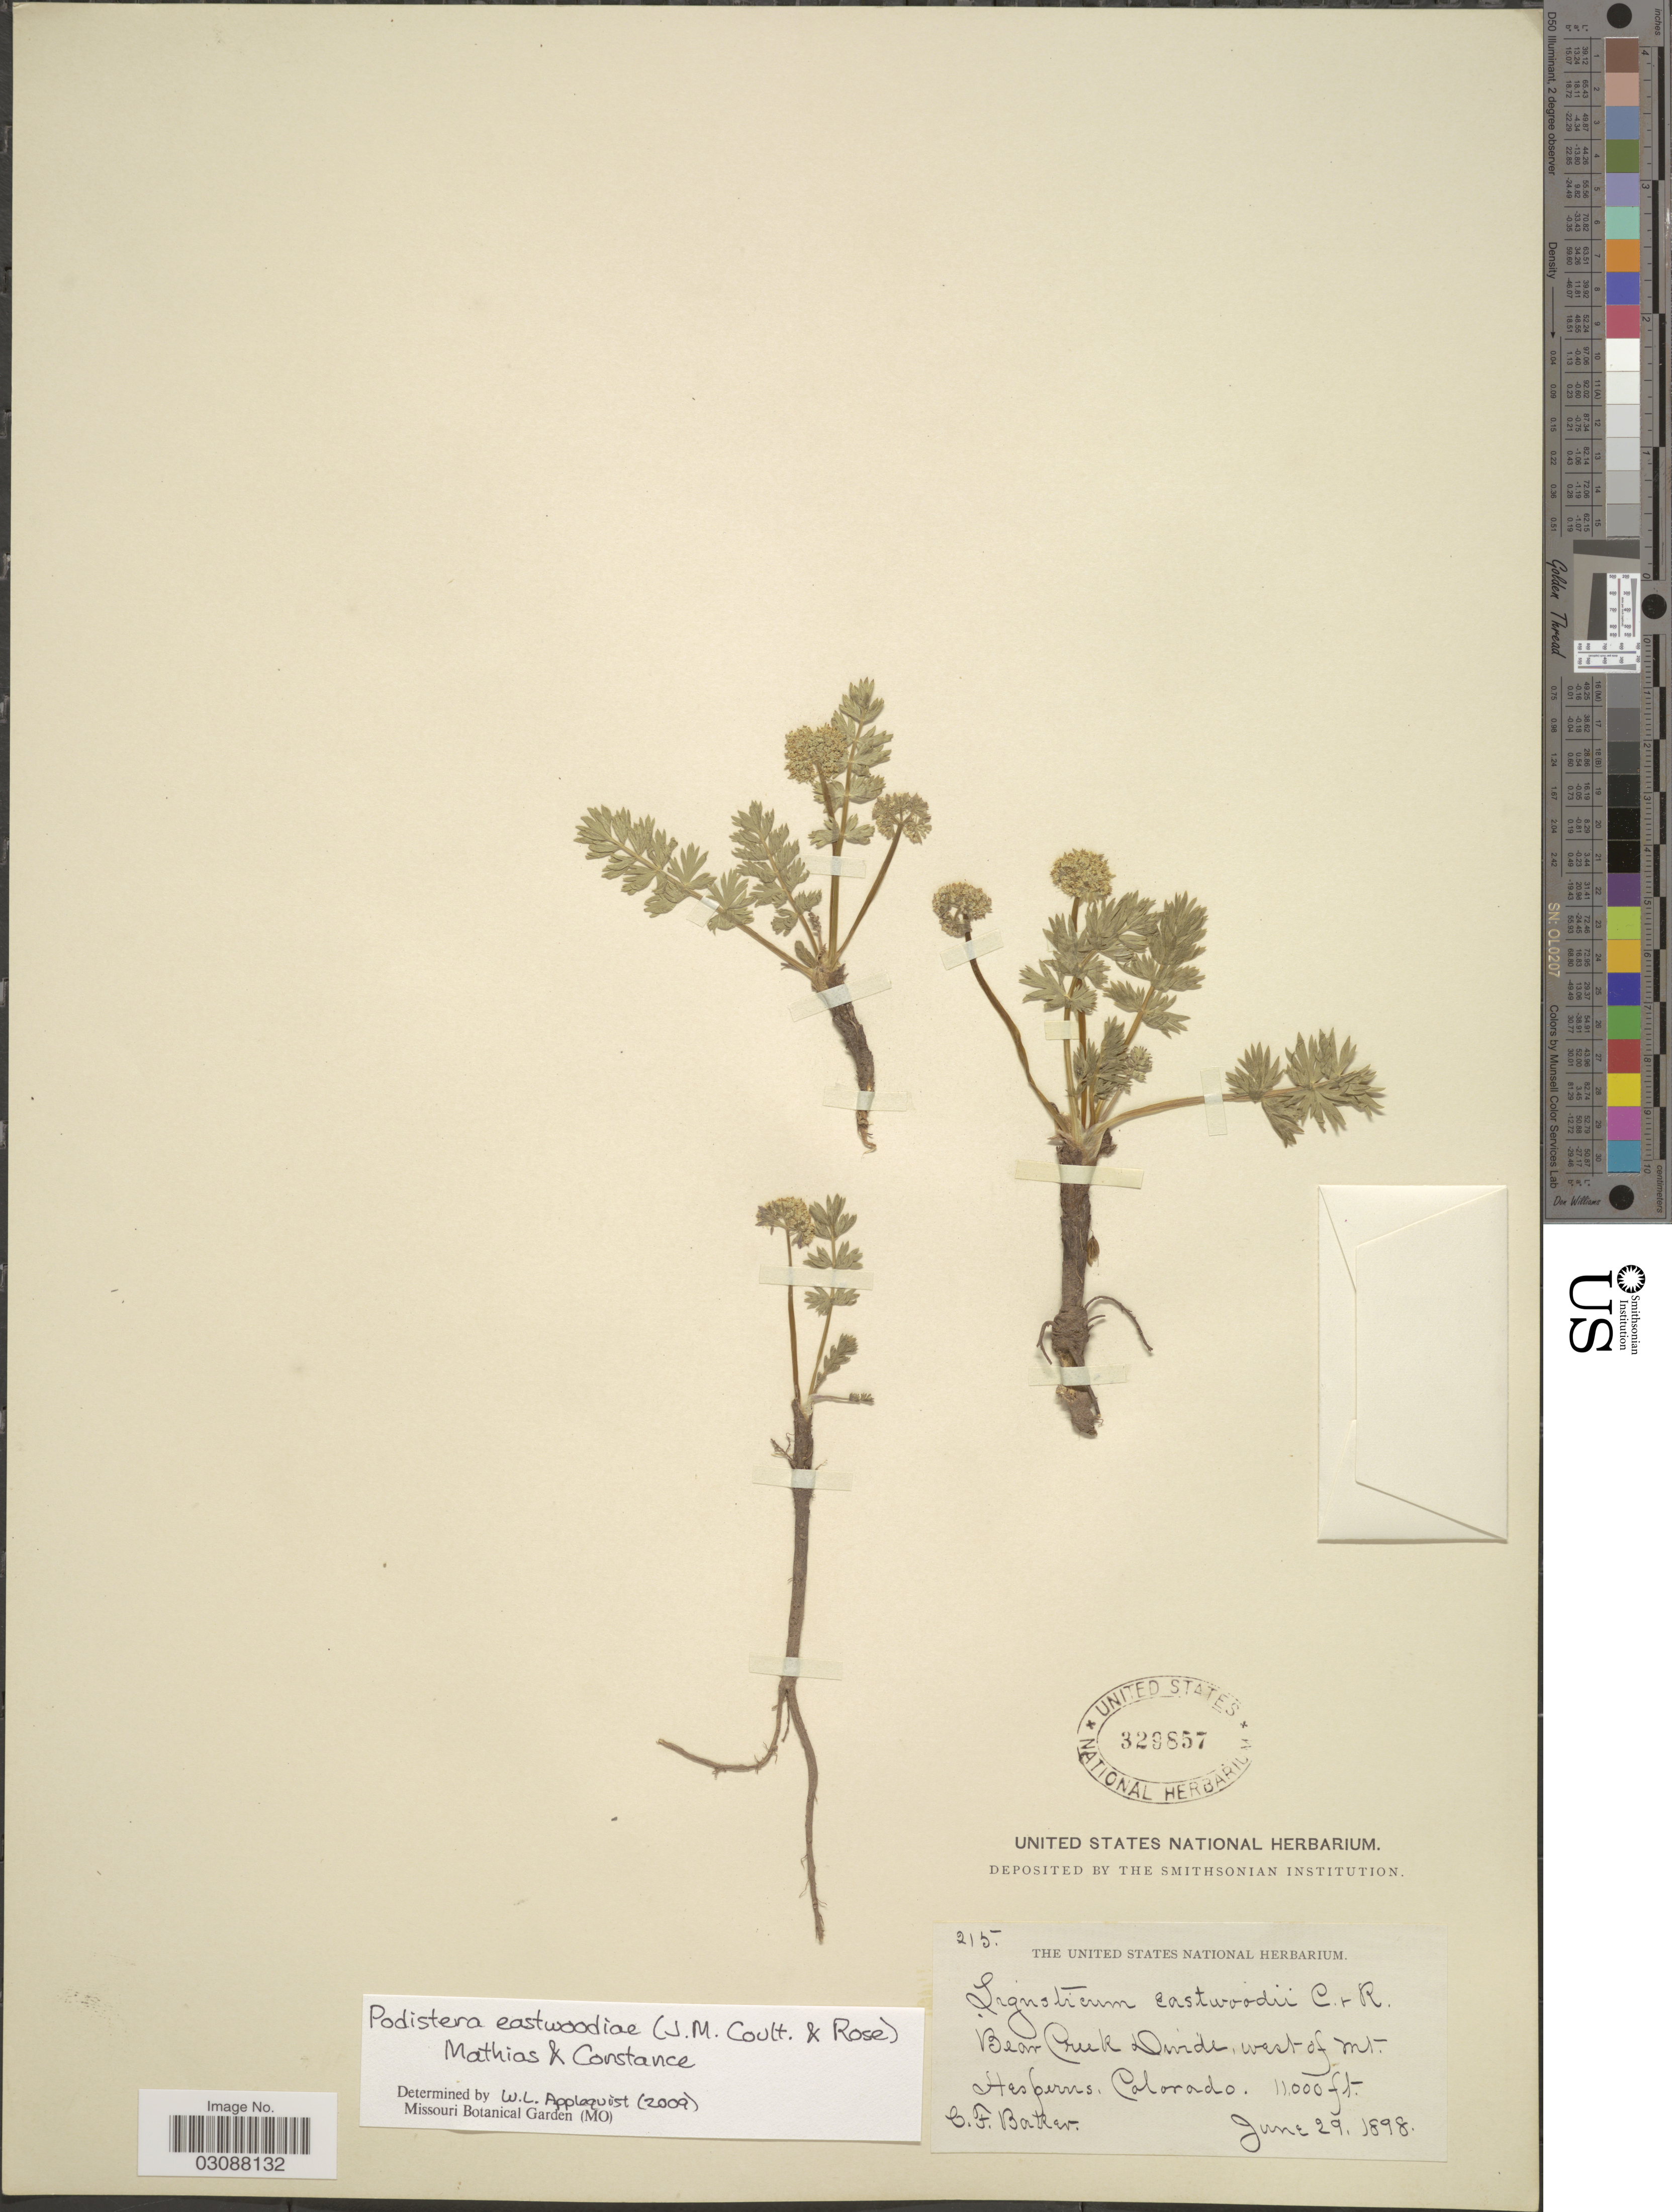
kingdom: Plantae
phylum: Tracheophyta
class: Magnoliopsida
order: Apiales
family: Apiaceae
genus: Podistera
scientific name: Podistera eastwoodiae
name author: (J.M. Coult. & Rose) Mathias & Constance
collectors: C. F. Baker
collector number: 215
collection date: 1898-06-29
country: United States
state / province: Colorado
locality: Bear Creek Divide, west of Mt. Hesperns.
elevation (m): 3353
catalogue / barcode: US 329857